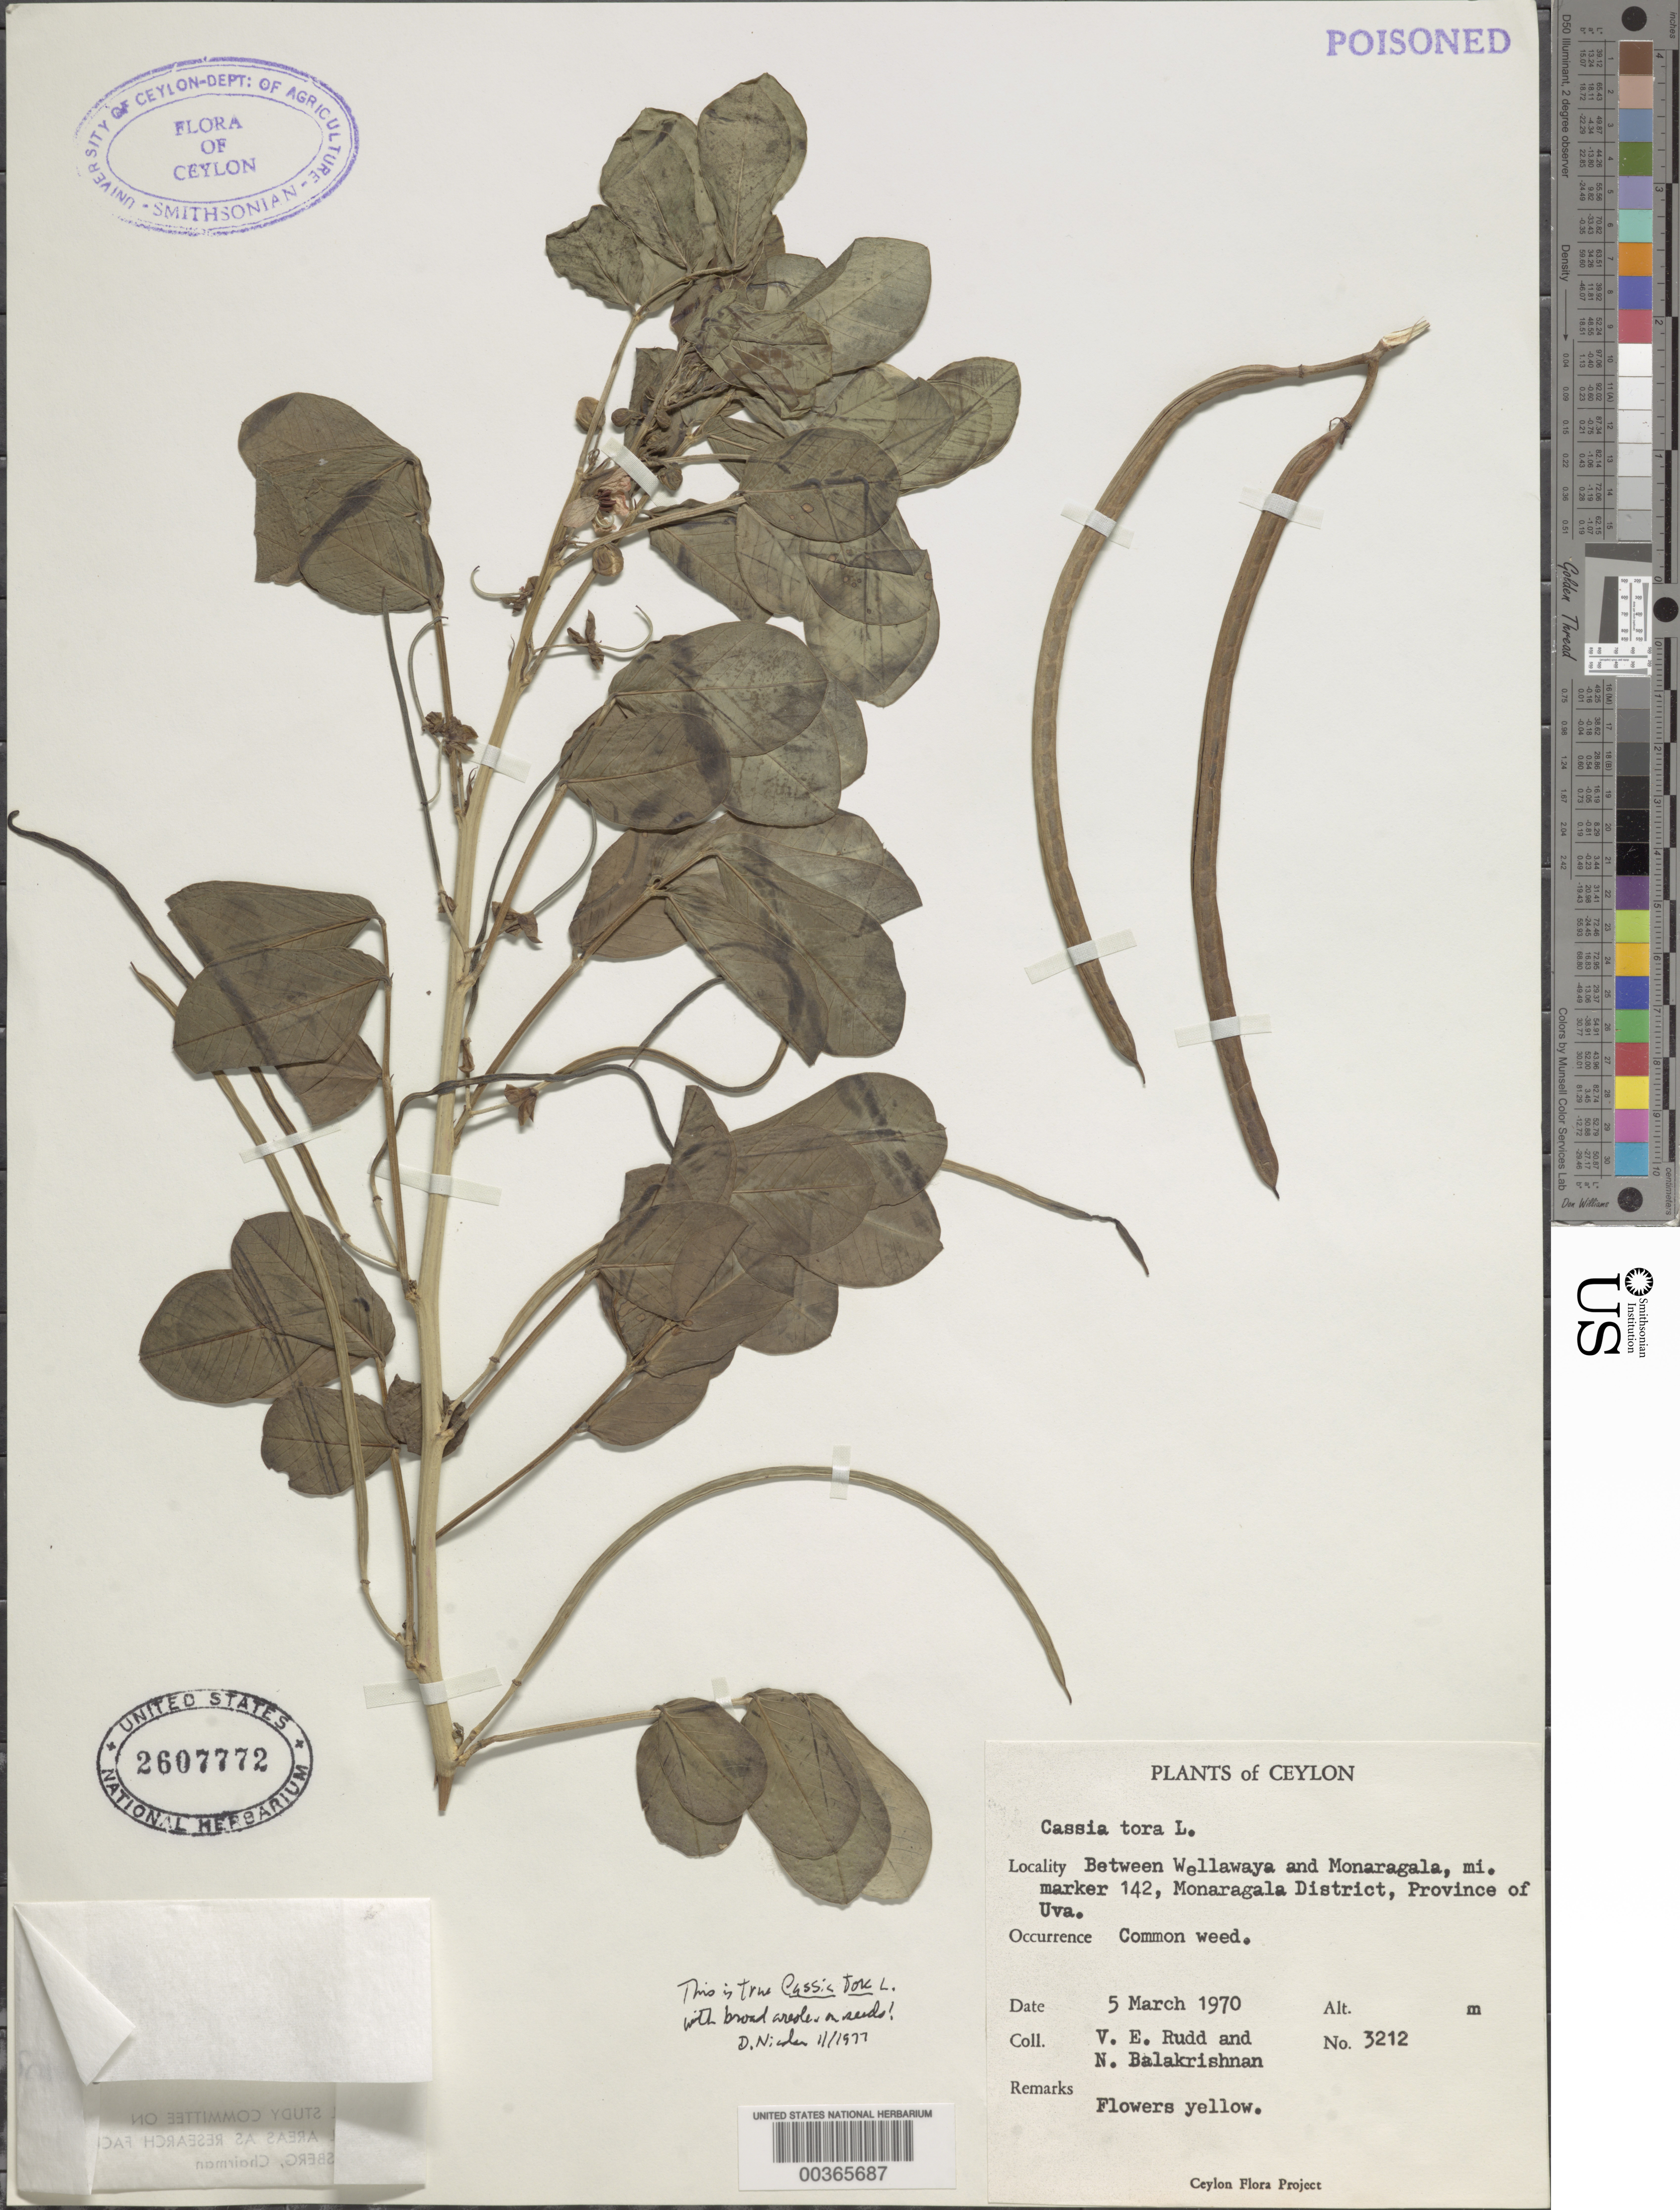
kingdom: Plantae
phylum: Tracheophyta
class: Magnoliopsida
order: Fabales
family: Fabaceae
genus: Senna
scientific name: Senna tora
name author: (L.) Roxb.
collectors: V. E. Rudd & N. Balakrishnan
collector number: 3212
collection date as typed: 05 Mar 1970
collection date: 1970-03-05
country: Sri Lanka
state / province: Uva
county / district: Monaragala Dist.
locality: Between wellawaya and monaragala, mi. marker 142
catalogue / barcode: US 2607772